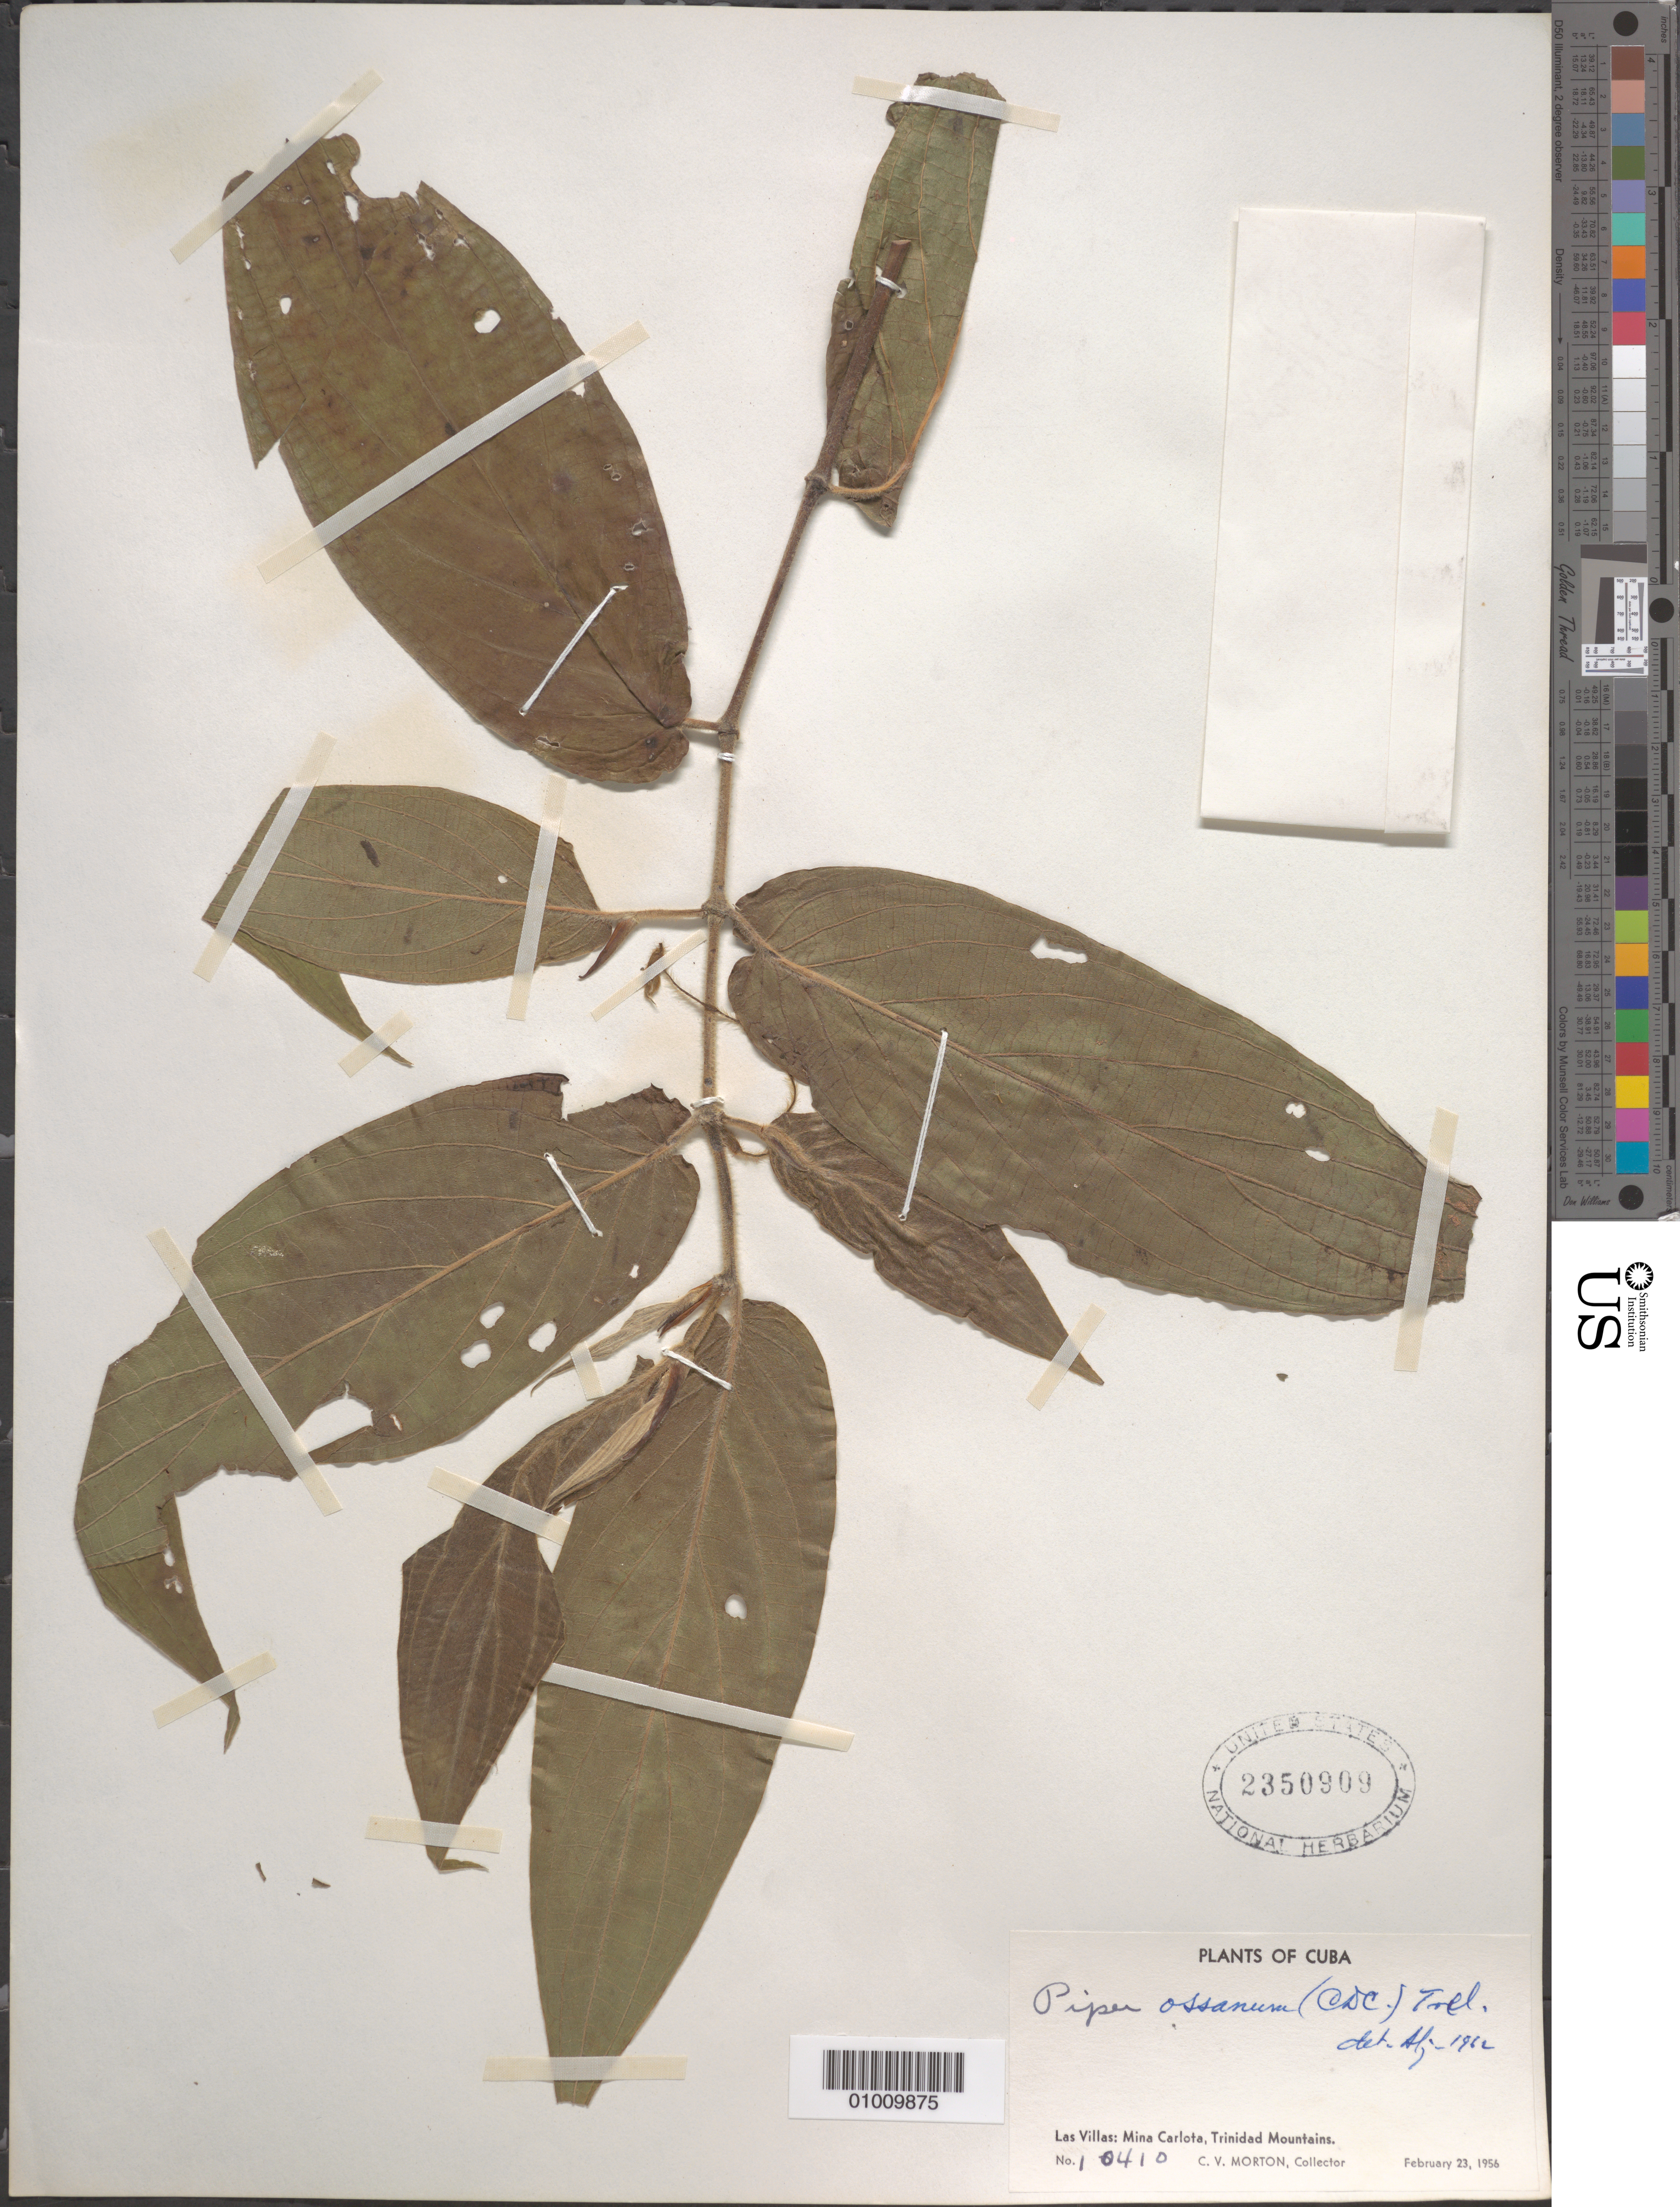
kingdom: Plantae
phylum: Tracheophyta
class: Magnoliopsida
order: Piperales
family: Piperaceae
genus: Piper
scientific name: Piper ossanum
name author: (C. DC.) Trel.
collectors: C. V. Morton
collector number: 10410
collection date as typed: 23 Feb 1956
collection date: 1956-02-23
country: Cuba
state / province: Las Villas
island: Cuba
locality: Las Villas: Mina Carlota, Trinidad Mountains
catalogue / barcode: US 2350909